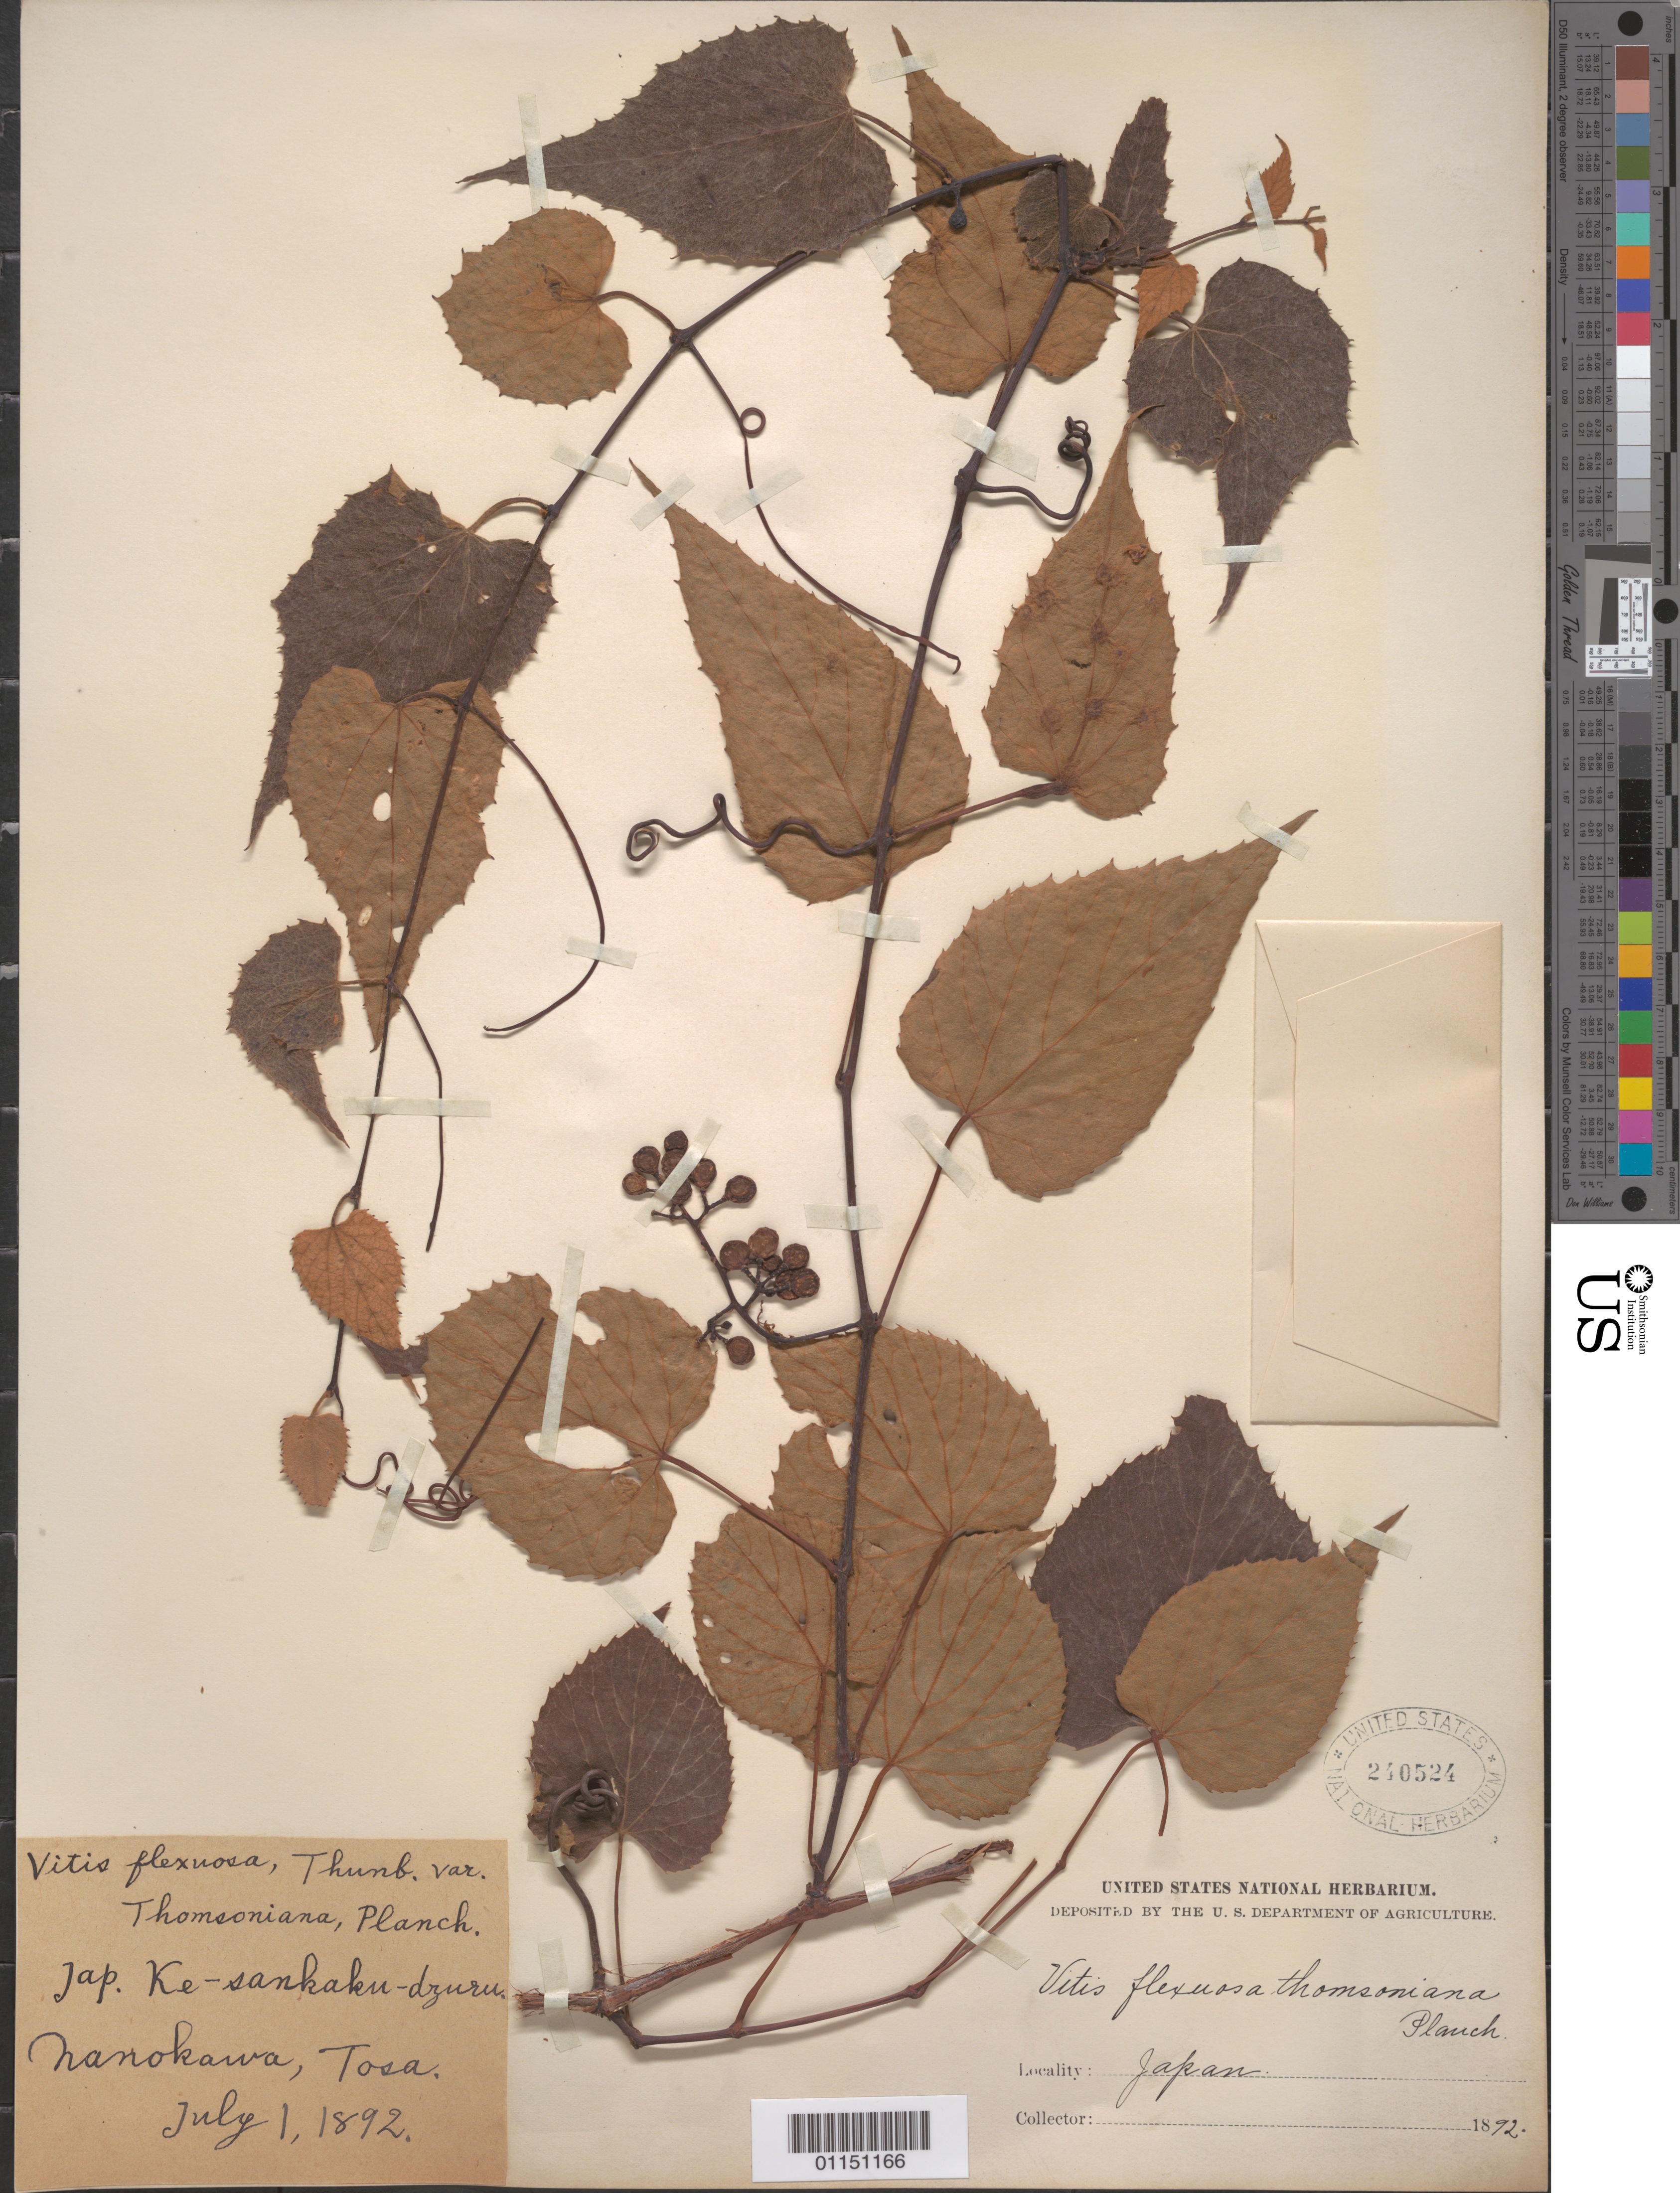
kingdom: Plantae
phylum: Tracheophyta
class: Magnoliopsida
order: Vitales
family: Vitaceae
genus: Vitis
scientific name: Vitis flexuosa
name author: Thunb.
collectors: T. Nanokawa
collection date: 1892-07-01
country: Japan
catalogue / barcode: US 240524